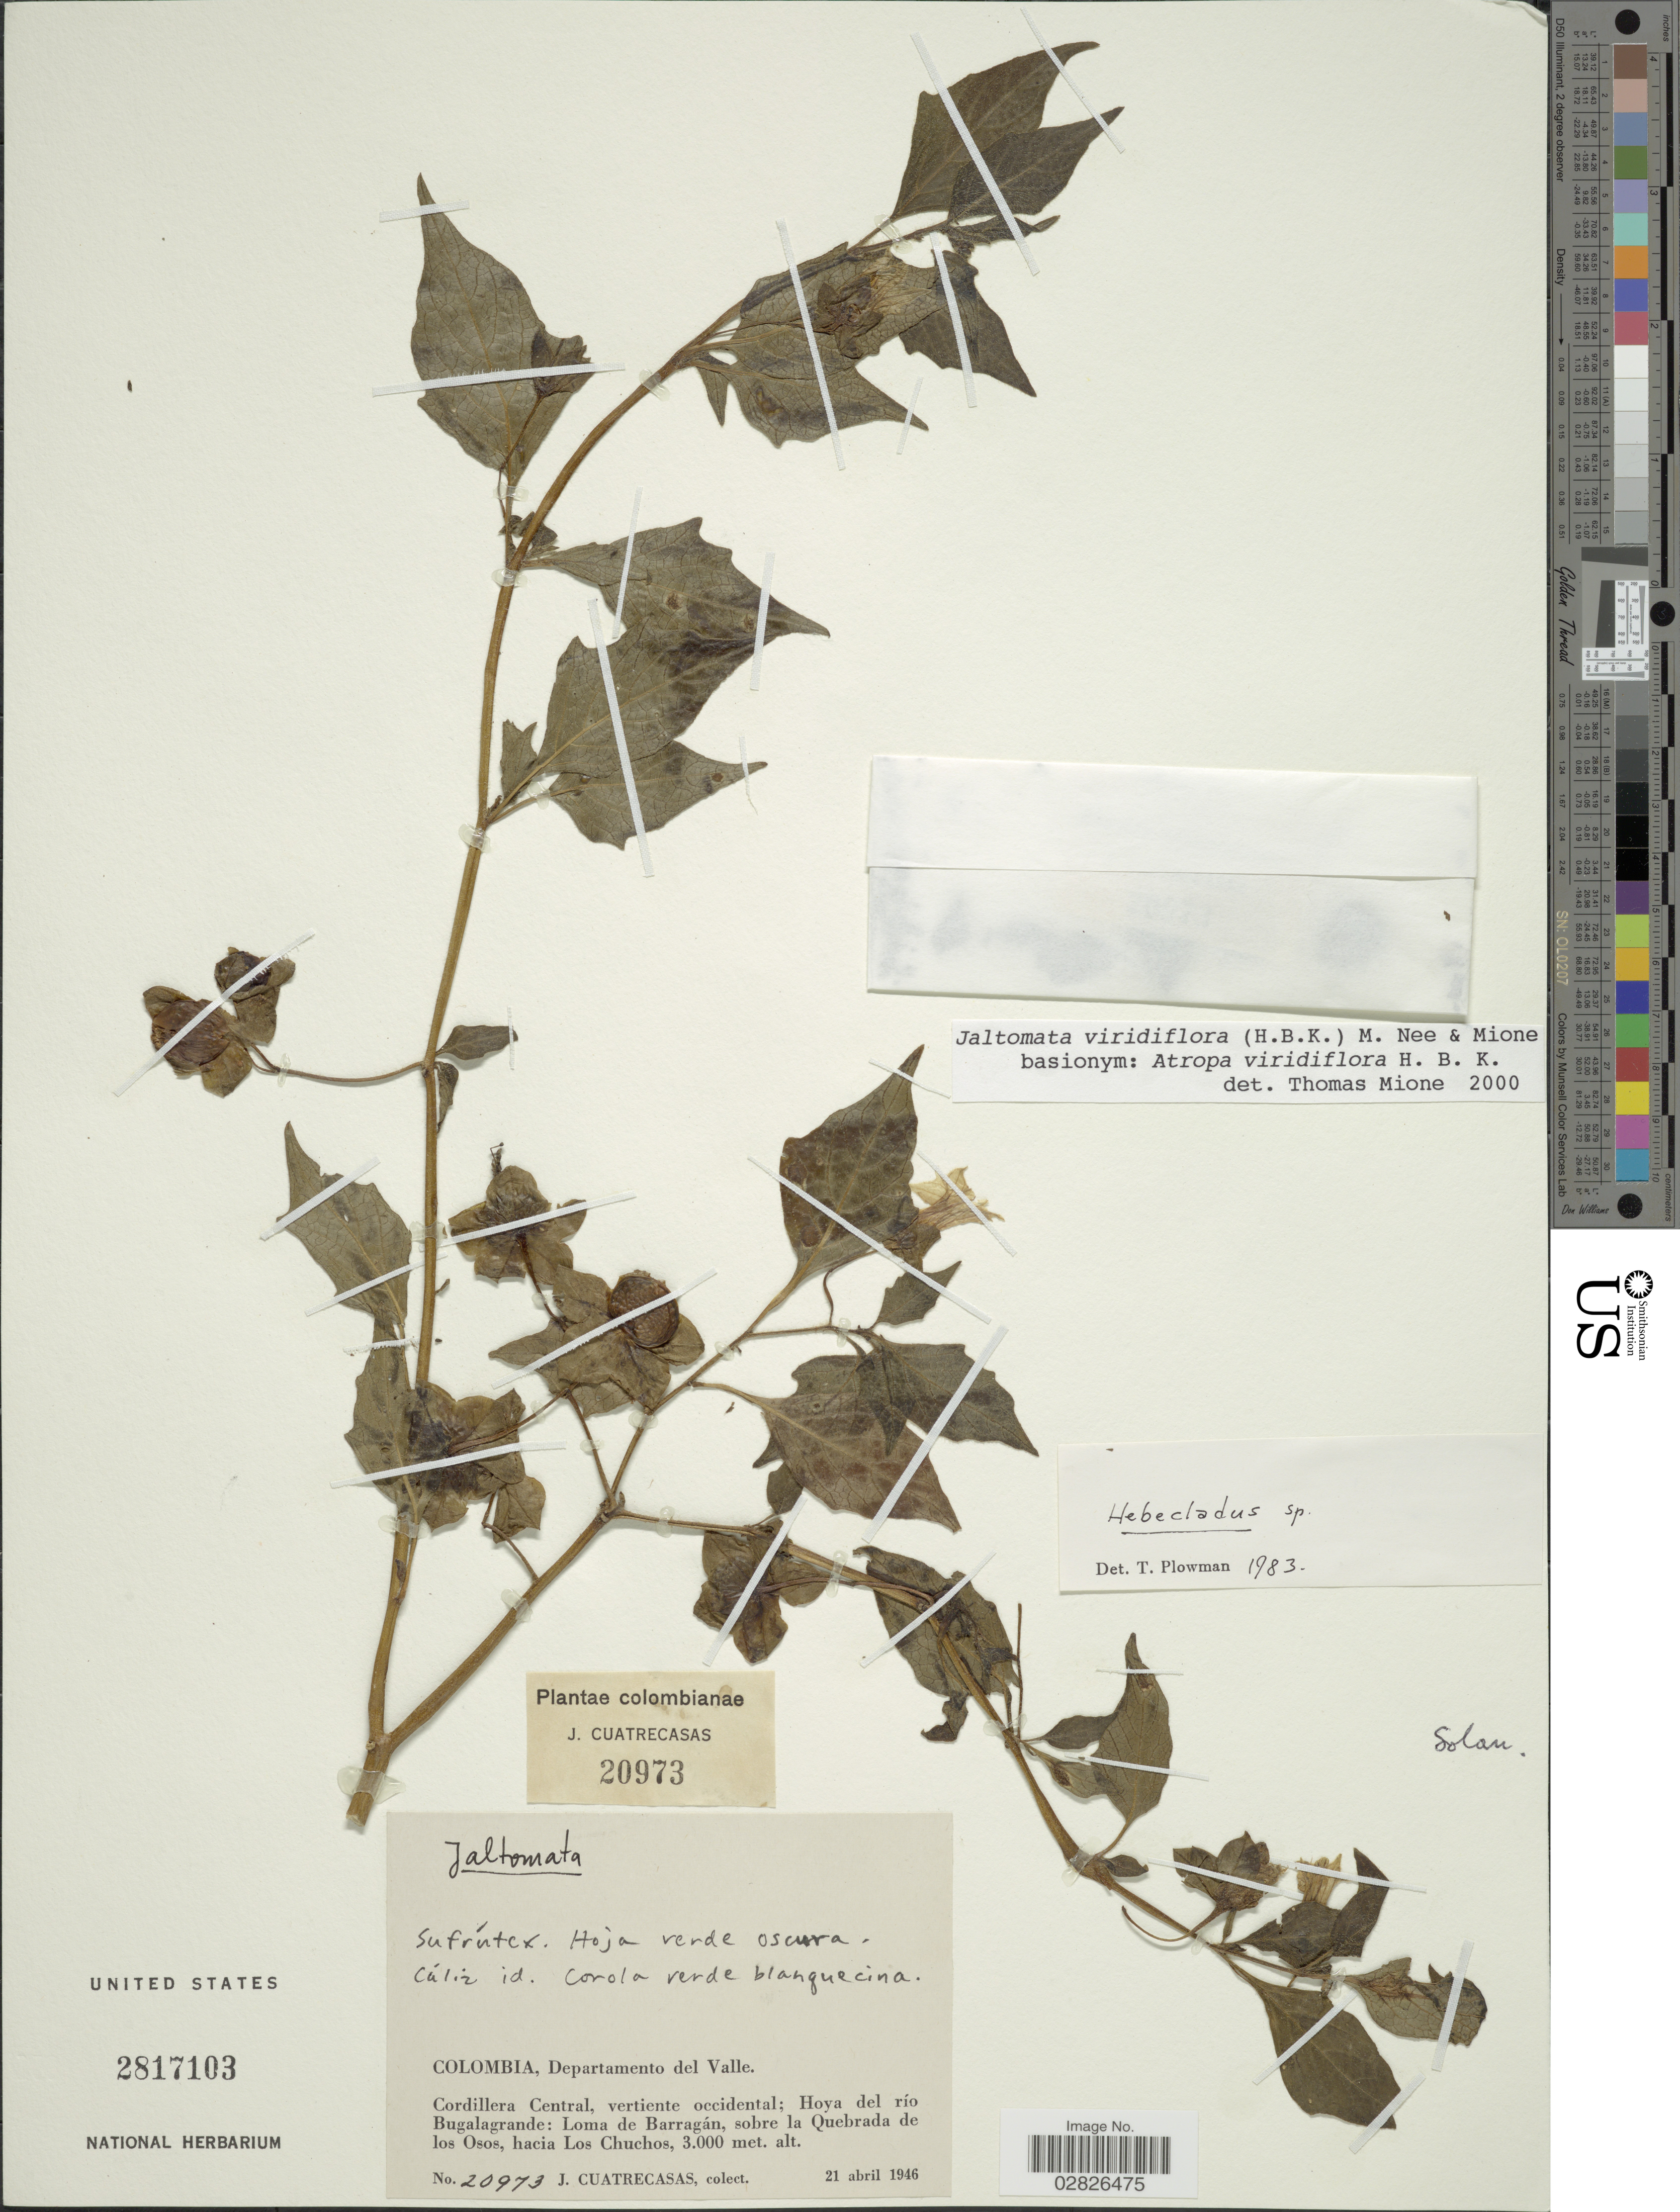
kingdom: Plantae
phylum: Tracheophyta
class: Magnoliopsida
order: Solanales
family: Solanaceae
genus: Jaltomata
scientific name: Jaltomata virdiflora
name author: (Kunth) M. Nee & Mione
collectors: J. Cuatrecasas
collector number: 20973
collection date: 1946-04-21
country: Colombia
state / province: Valle del Cauca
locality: Departamento del Valle, Cordillera Central, vertiente occidental, Hoya del río Bugalagrande, Loma de Barragán, sobre la Quebrada de los Osos, hacia Los Chucos.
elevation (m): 3000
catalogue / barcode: US 2817103